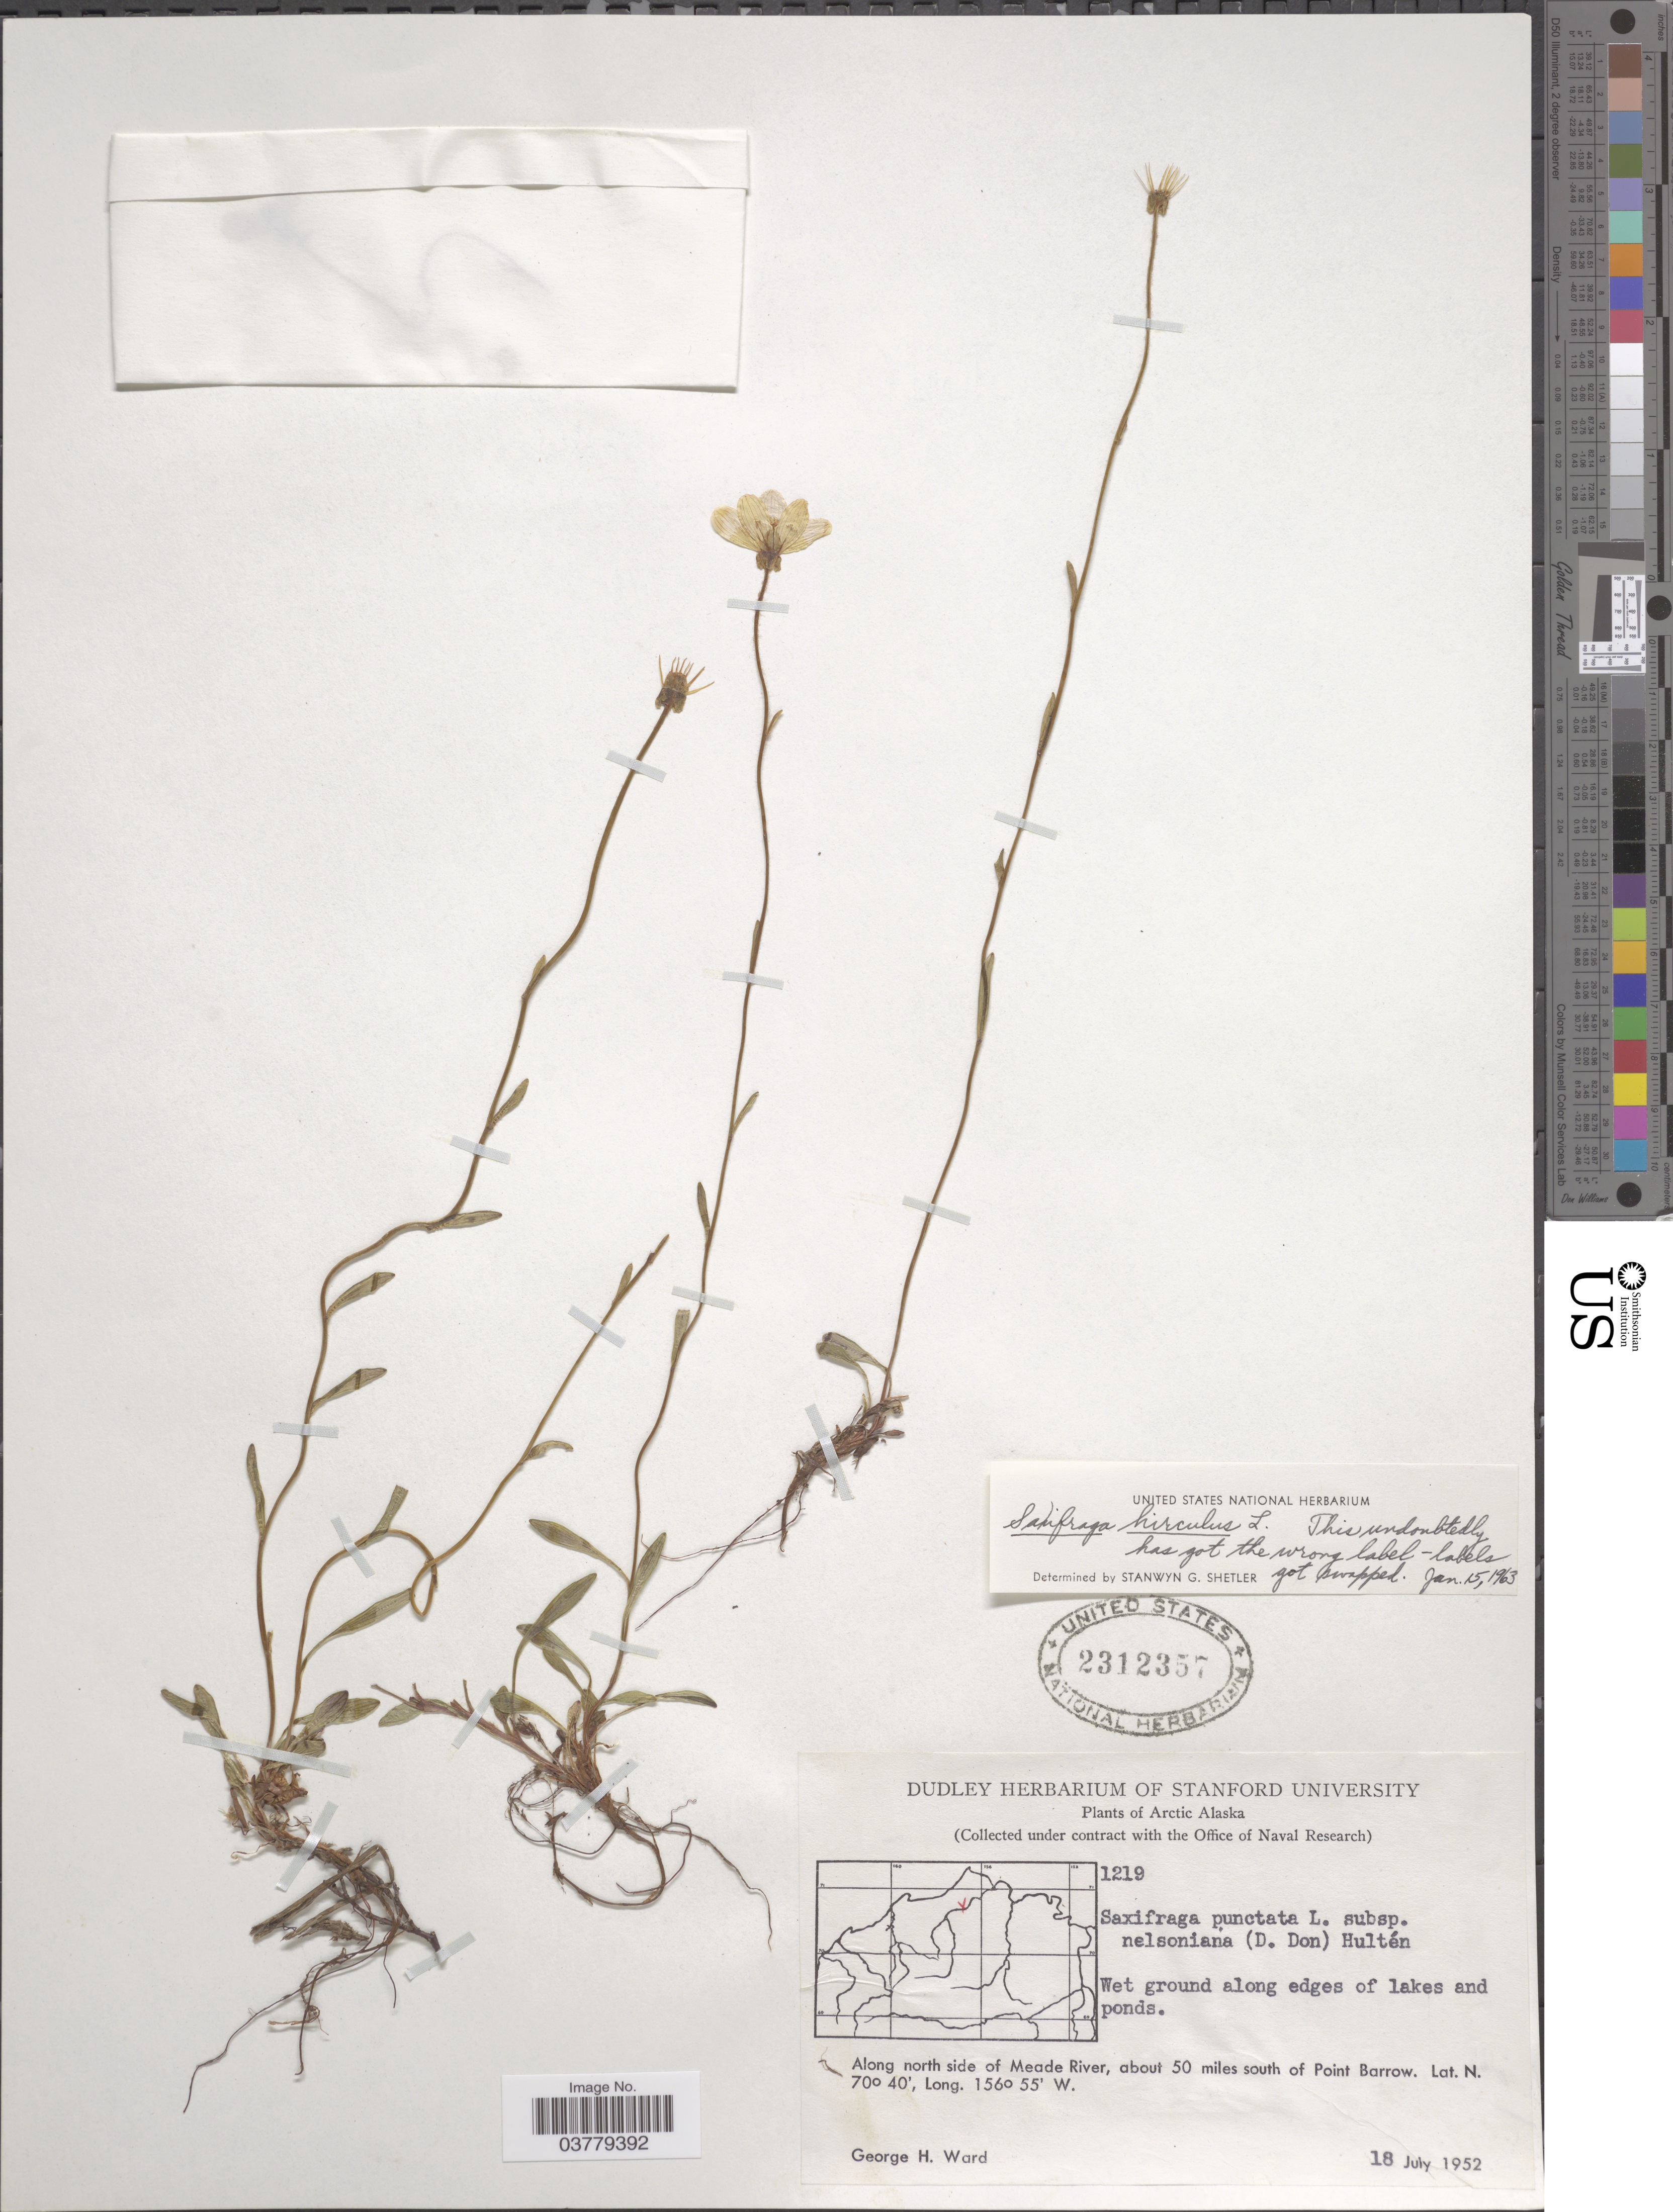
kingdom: Plantae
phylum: Tracheophyta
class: Magnoliopsida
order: Saxifragales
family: Saxifragaceae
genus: Saxifraga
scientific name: Saxifraga hirculus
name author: L.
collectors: G. H. Ward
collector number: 1219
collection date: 1952-07-18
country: United States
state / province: Alaska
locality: Arctic Alaska. Along north side of Meade River, about 50 miles south of Point Barrow.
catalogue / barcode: US 2312357